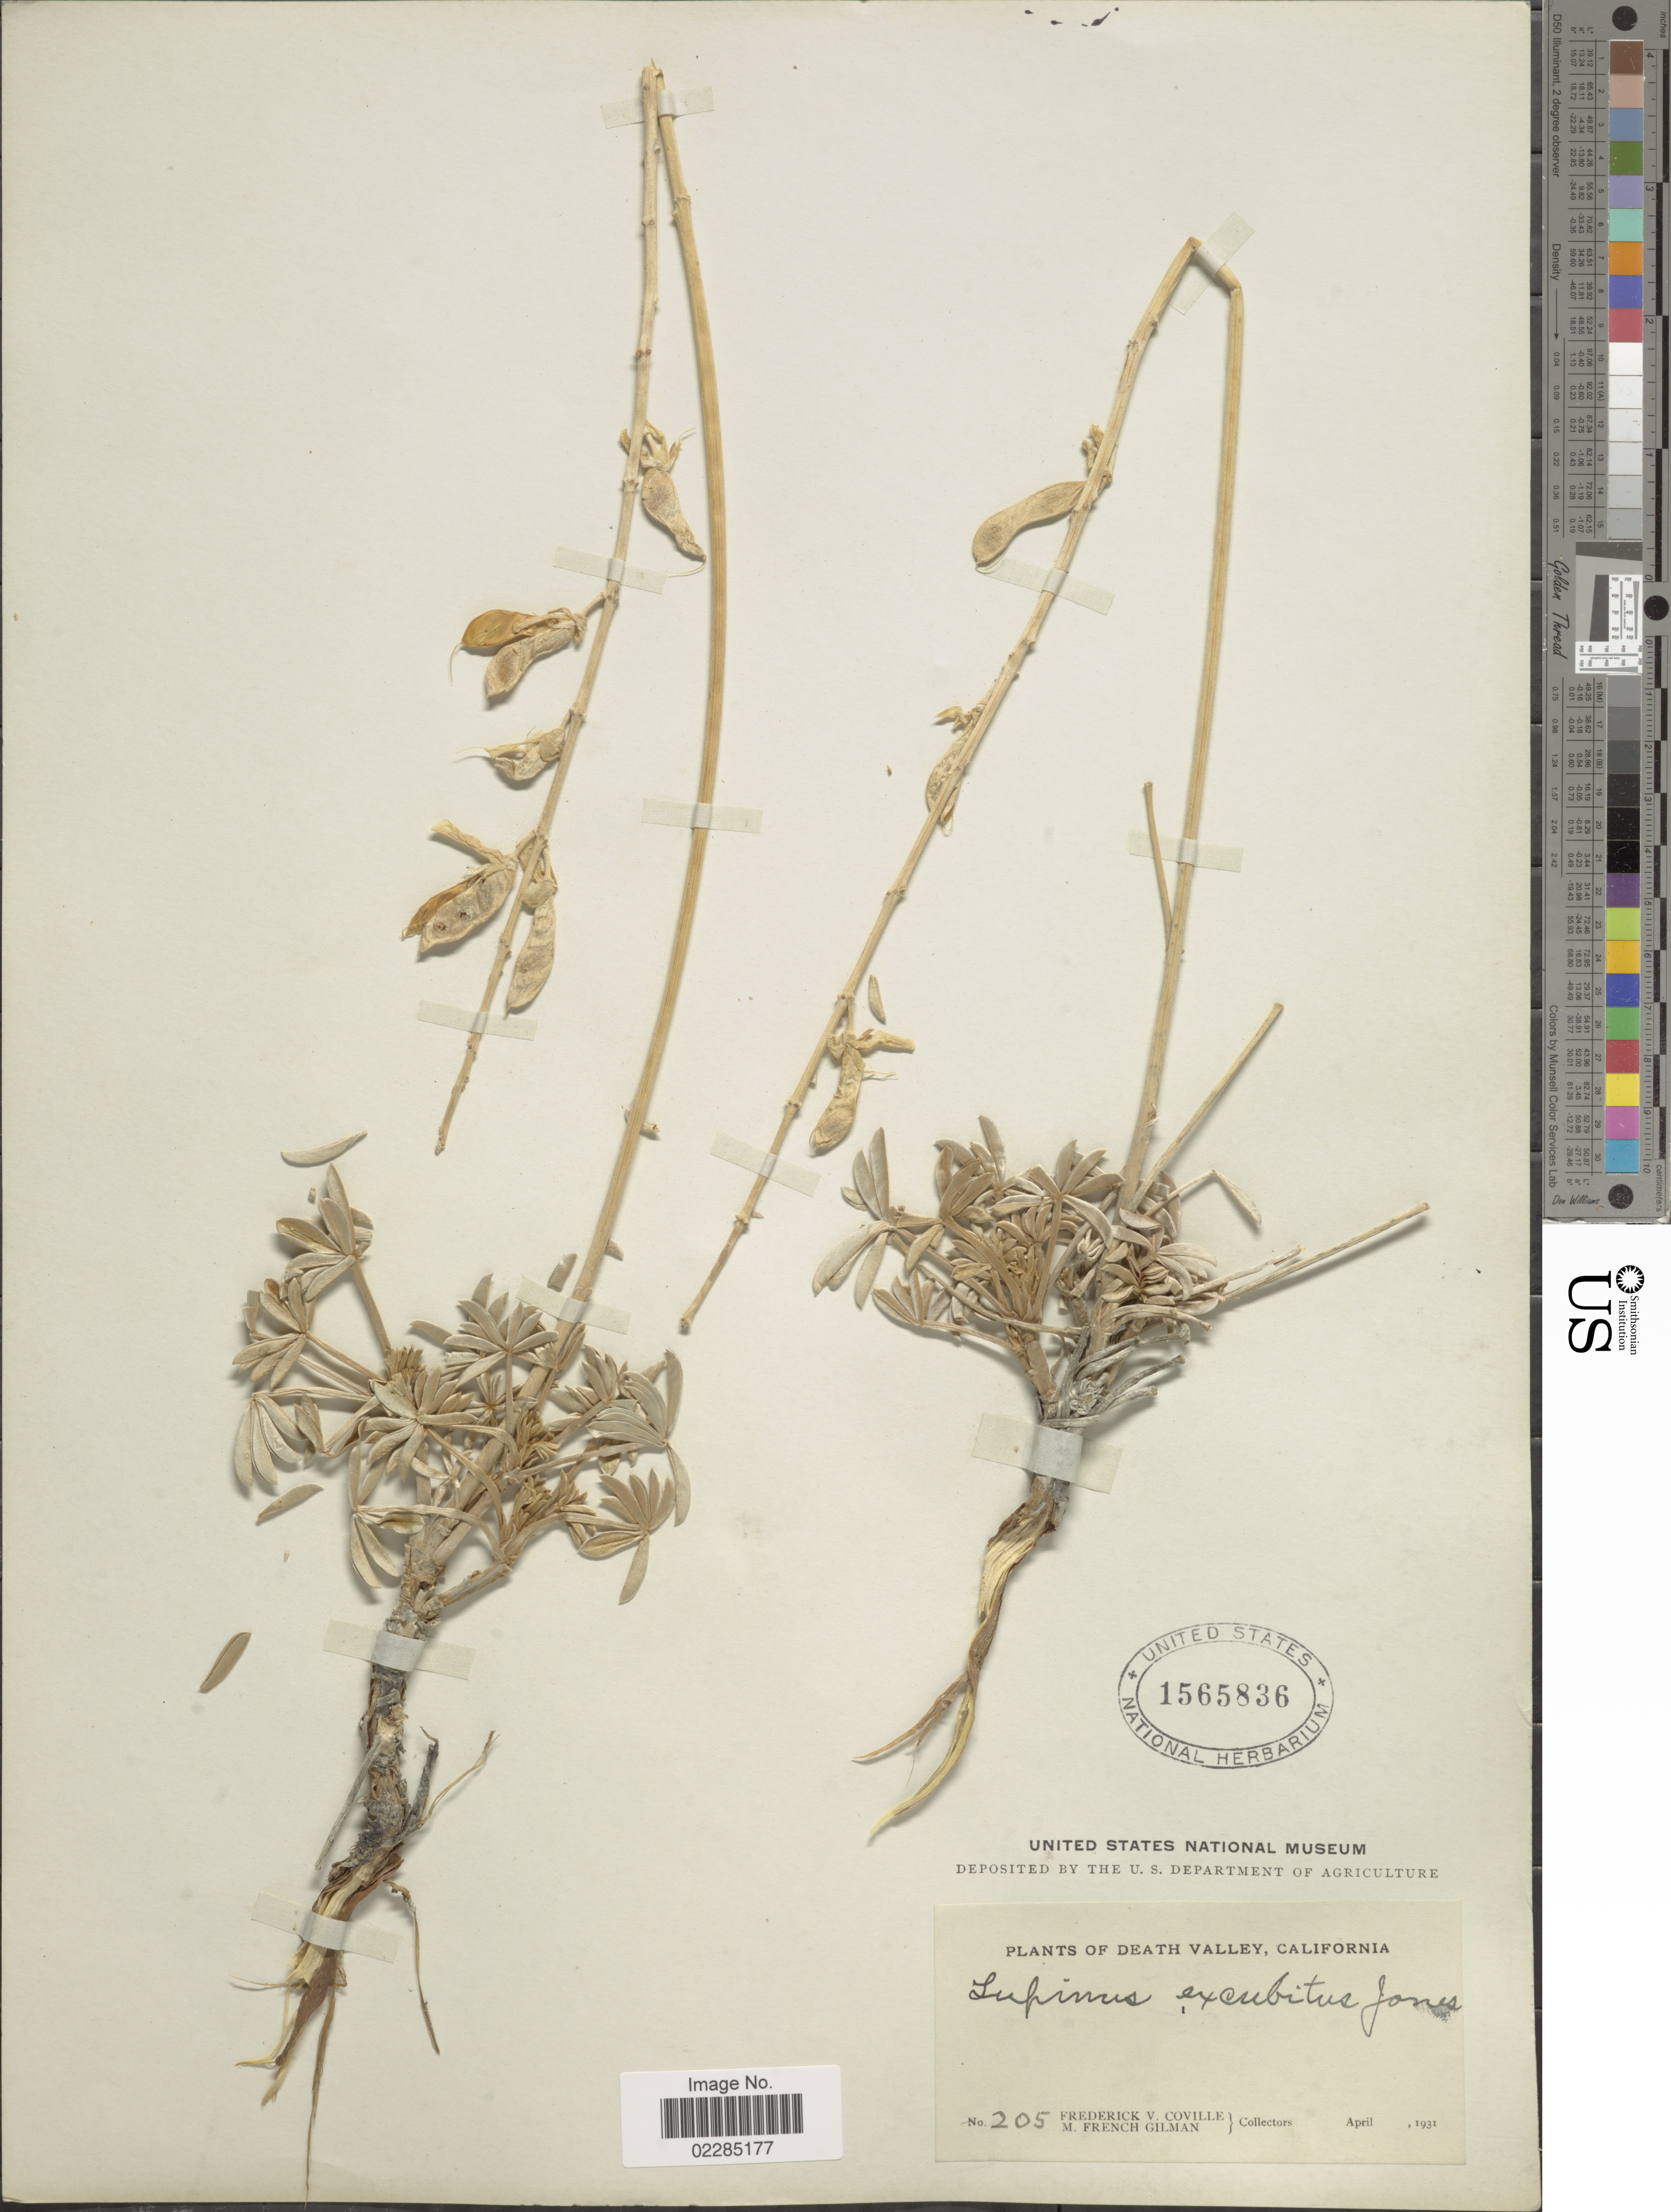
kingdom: Plantae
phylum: Tracheophyta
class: Magnoliopsida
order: Fabales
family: Fabaceae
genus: Lupinus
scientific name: Lupinus excubitus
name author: M.E. Jones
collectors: F. V. Coville & M. F. Gilman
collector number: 205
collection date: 1931-04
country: United States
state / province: California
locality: Death Valley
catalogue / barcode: US 1565836